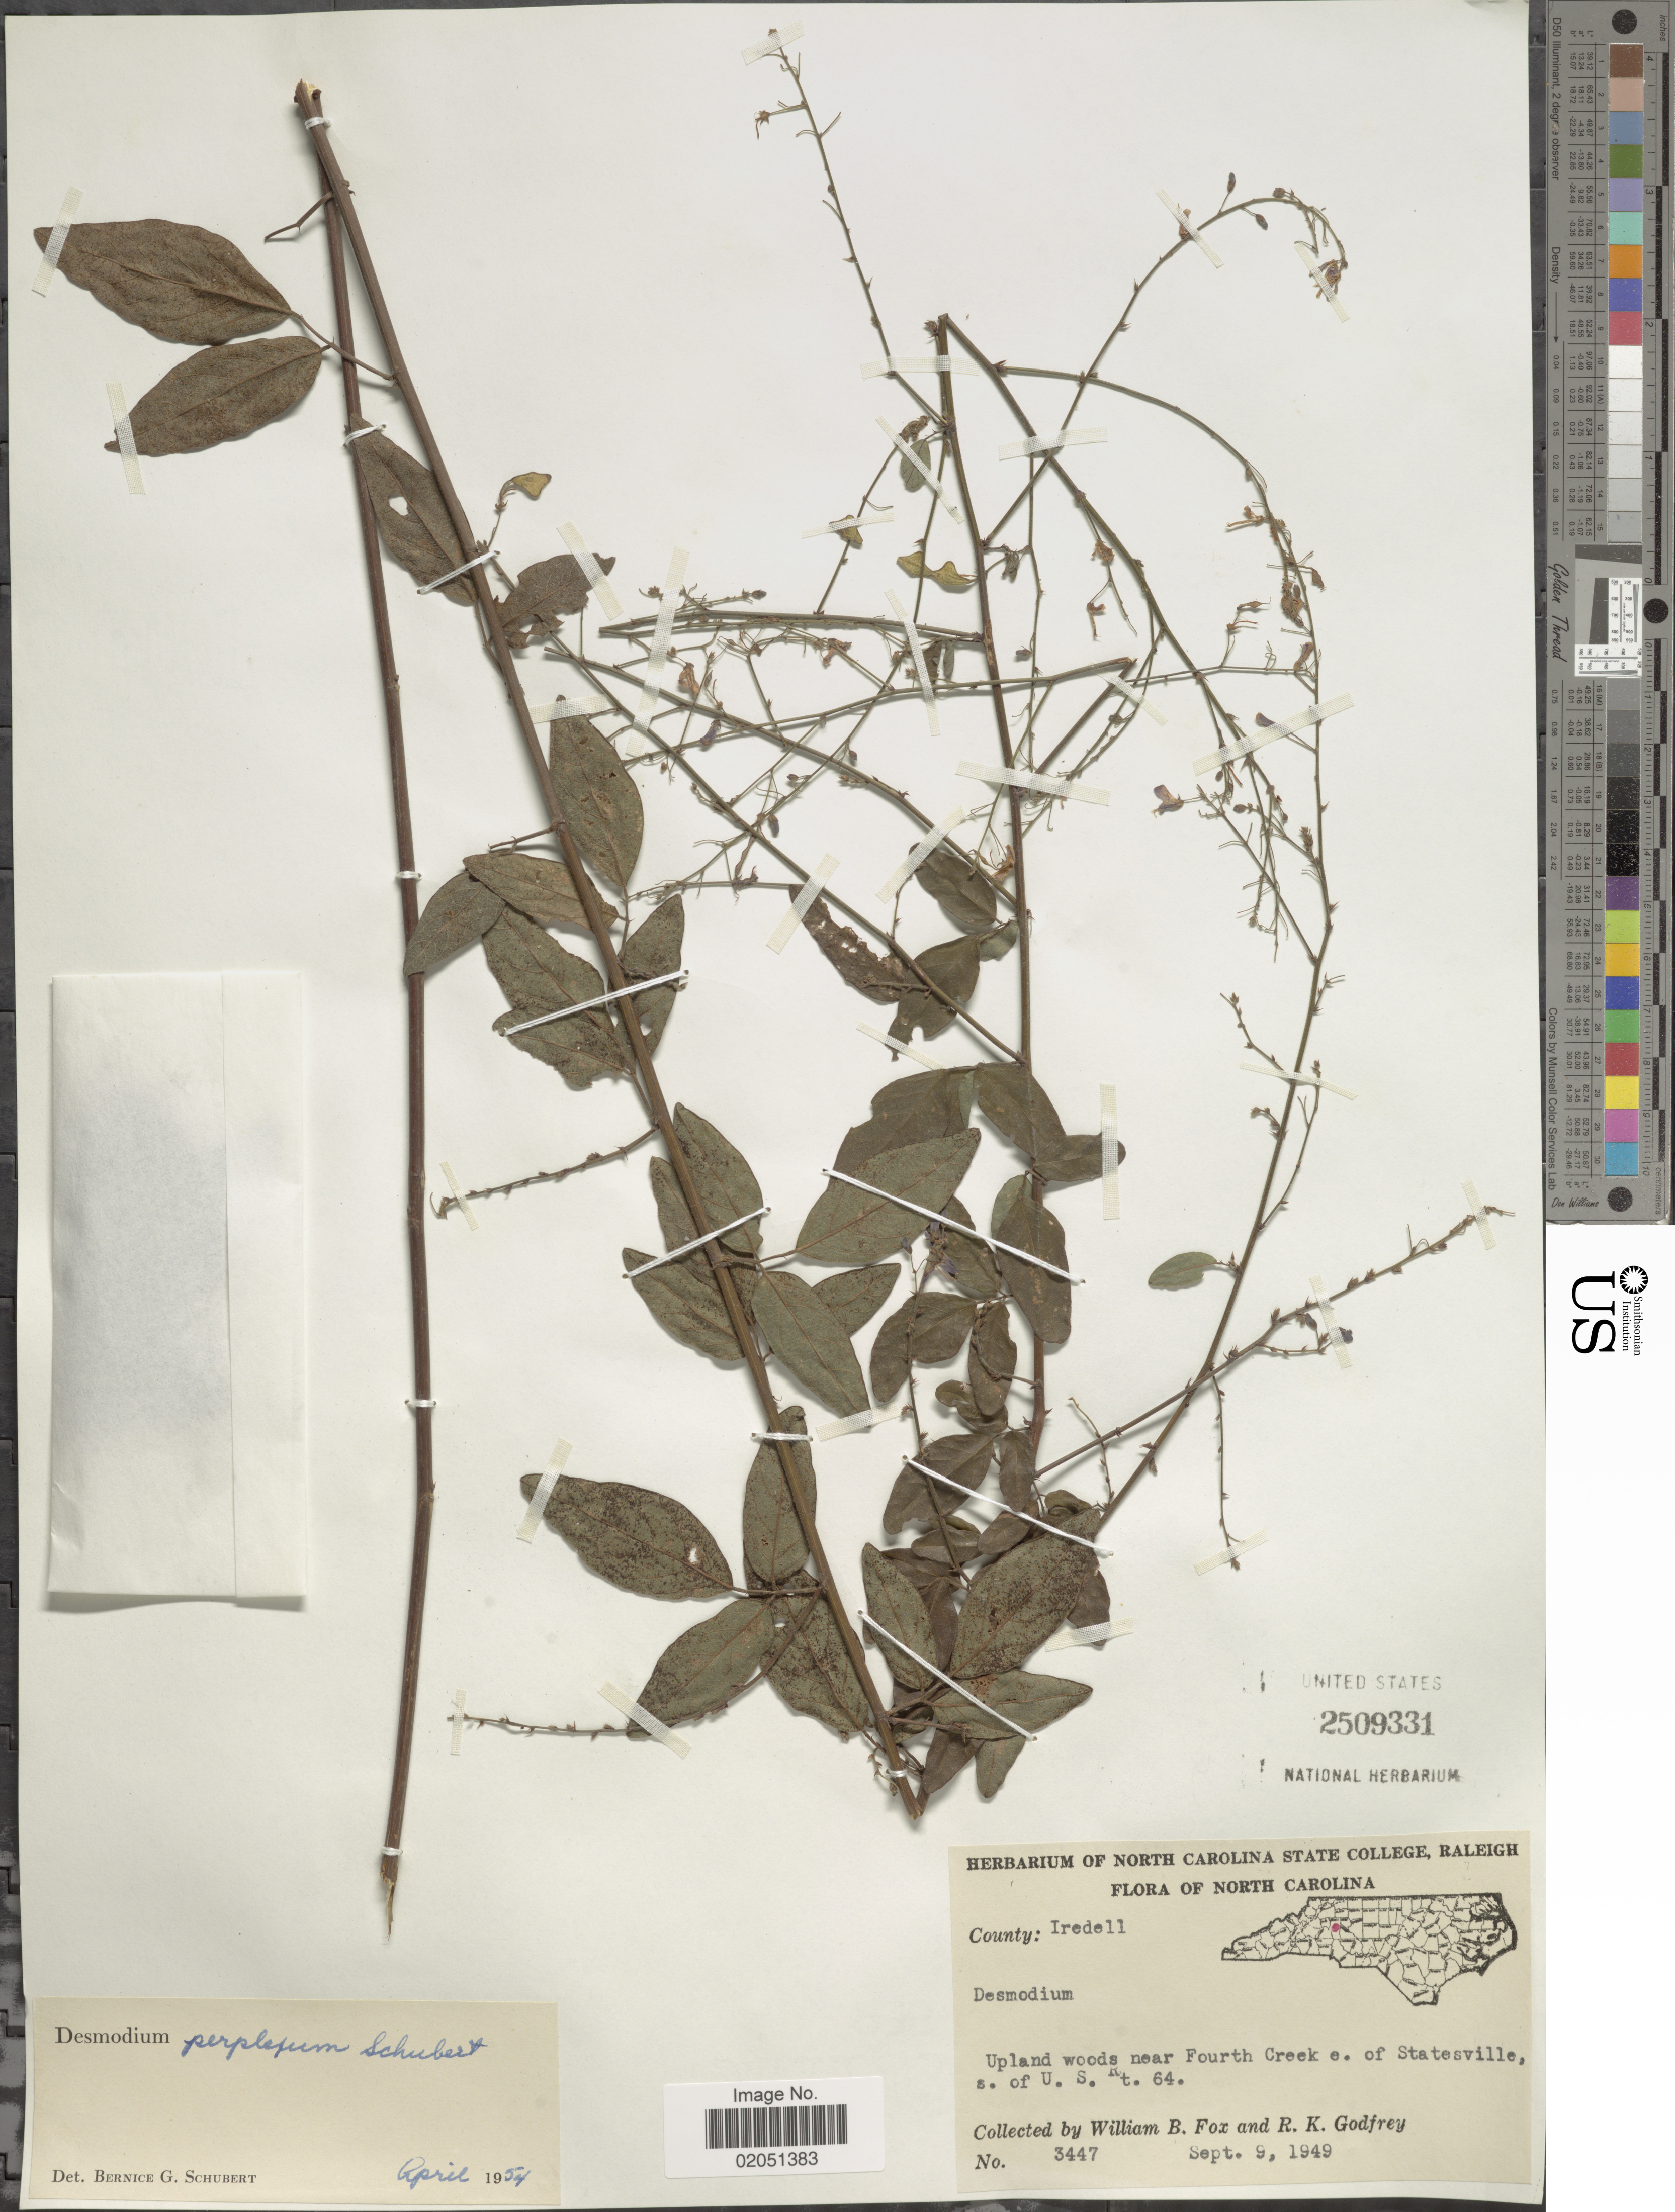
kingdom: Plantae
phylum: Tracheophyta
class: Magnoliopsida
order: Fabales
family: Fabaceae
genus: Desmodium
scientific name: Desmodium perplexum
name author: B.G. Schub.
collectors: W. B. Fox & R. K. Godfrey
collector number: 3447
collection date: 1949-09-09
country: United States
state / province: North Carolina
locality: County: Iredell, upland woods near Fourth Creek e. of Statesville, s. of U.S. Rt. 64.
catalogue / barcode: US 2509331